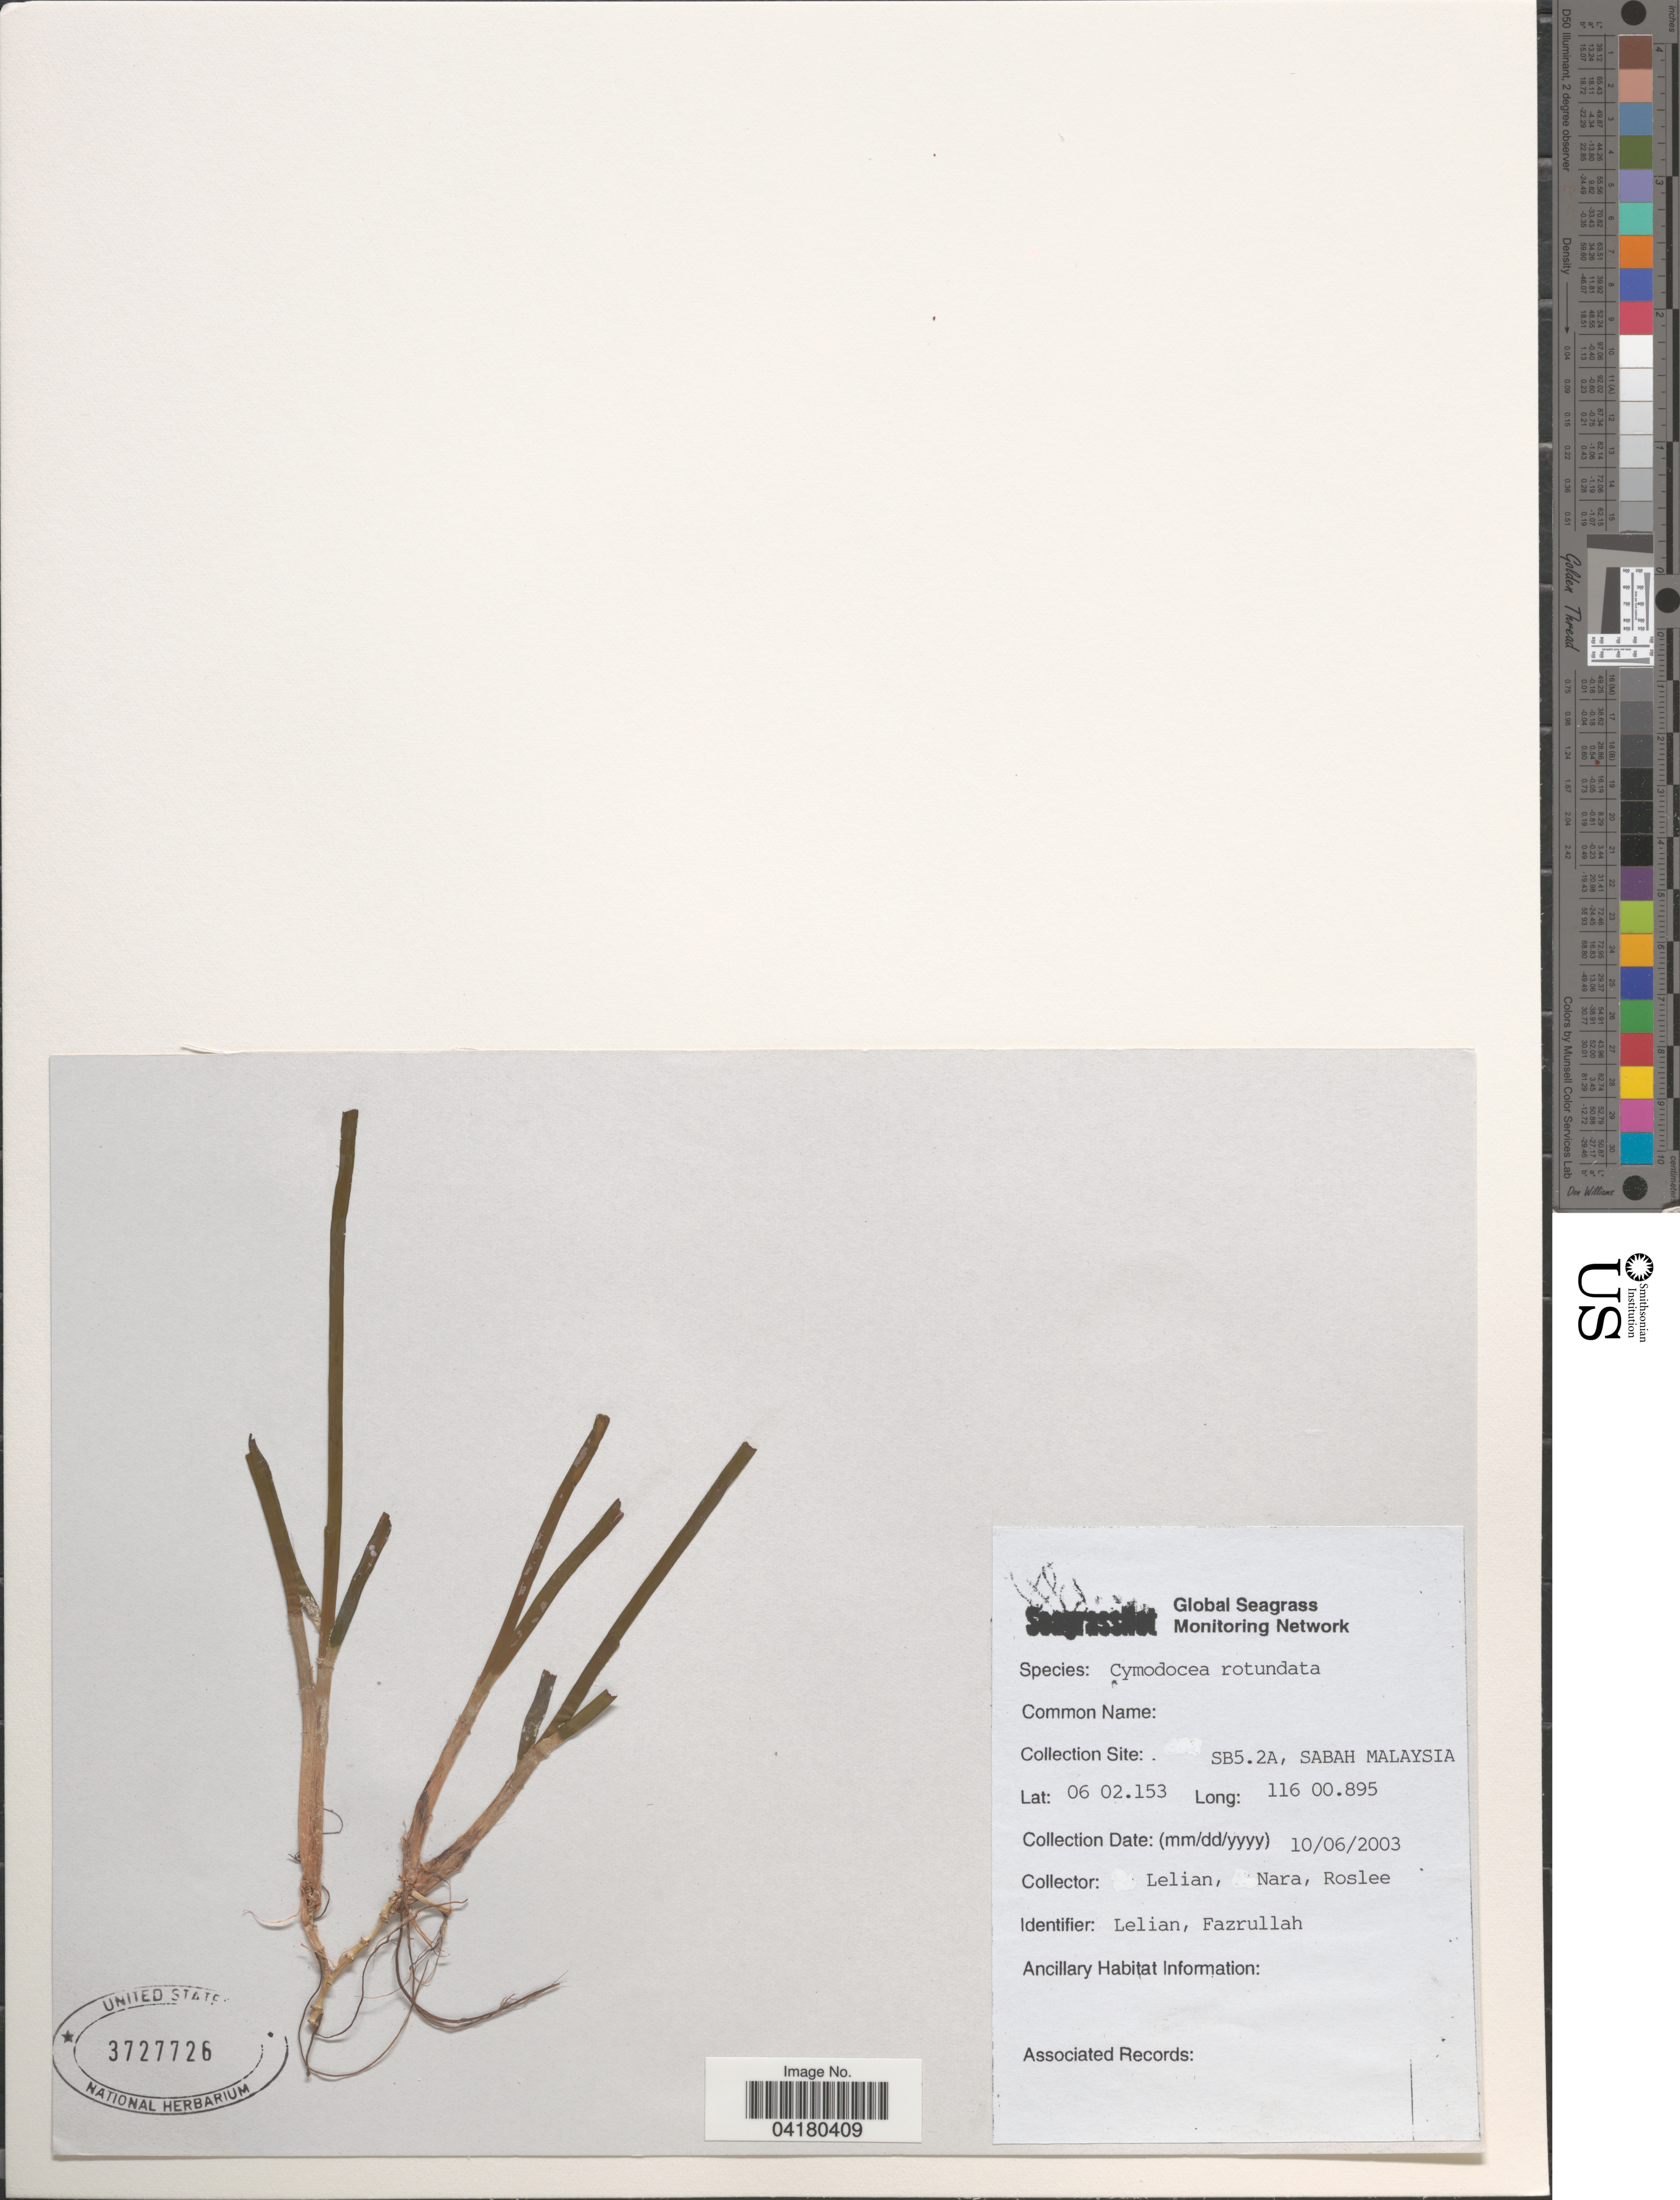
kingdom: Plantae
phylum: Tracheophyta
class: Liliopsida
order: Alismatales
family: Cymodoceaceae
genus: Cymodocea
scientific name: Cymodocea rotundata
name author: Asch. & Schweinf.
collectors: Lelian, Nara & Roslee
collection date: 2003-06-10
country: Malaysia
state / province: Sabah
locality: Collection Site: SB5.2A.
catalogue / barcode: US 3727726